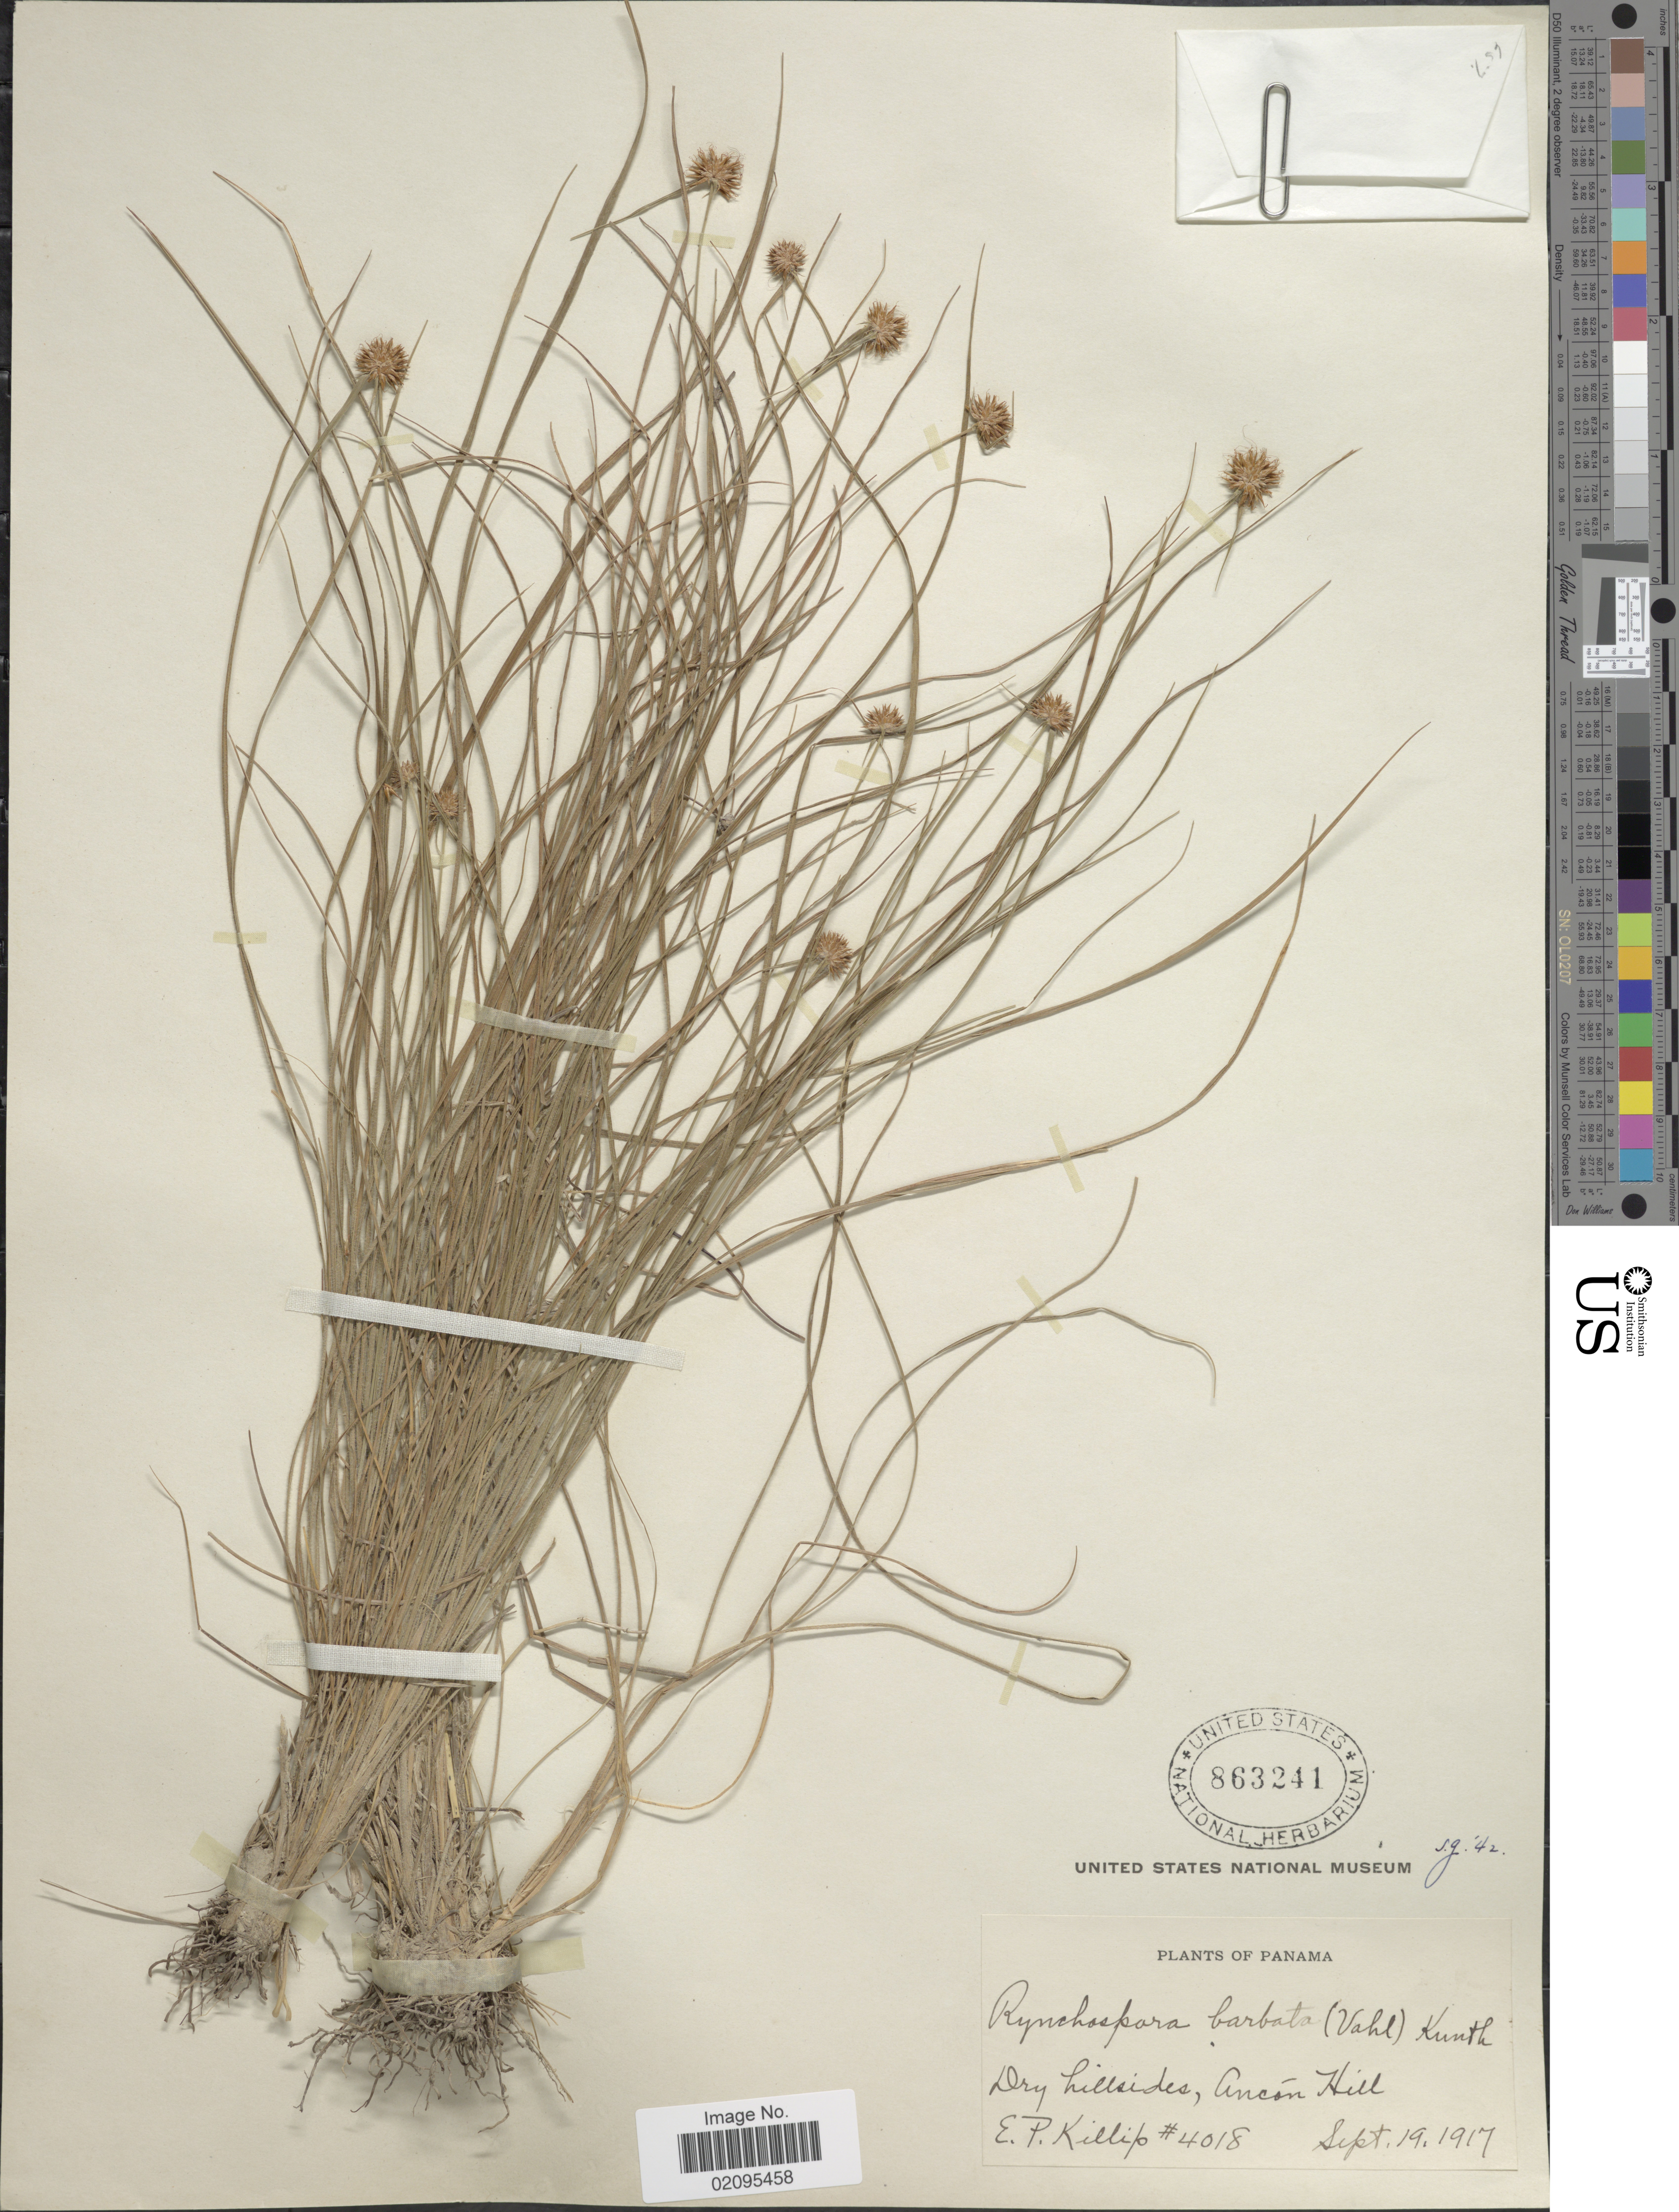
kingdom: Plantae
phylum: Tracheophyta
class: Liliopsida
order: Poales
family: Cyperaceae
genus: Rhynchospora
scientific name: Rhynchospora barbata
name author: (Vahl) Kunth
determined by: Alves, K.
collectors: E. P. Killip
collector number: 4018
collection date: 1917-09-19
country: Panama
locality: Dry hillsides, Ancon Hill.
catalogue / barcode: US 863241